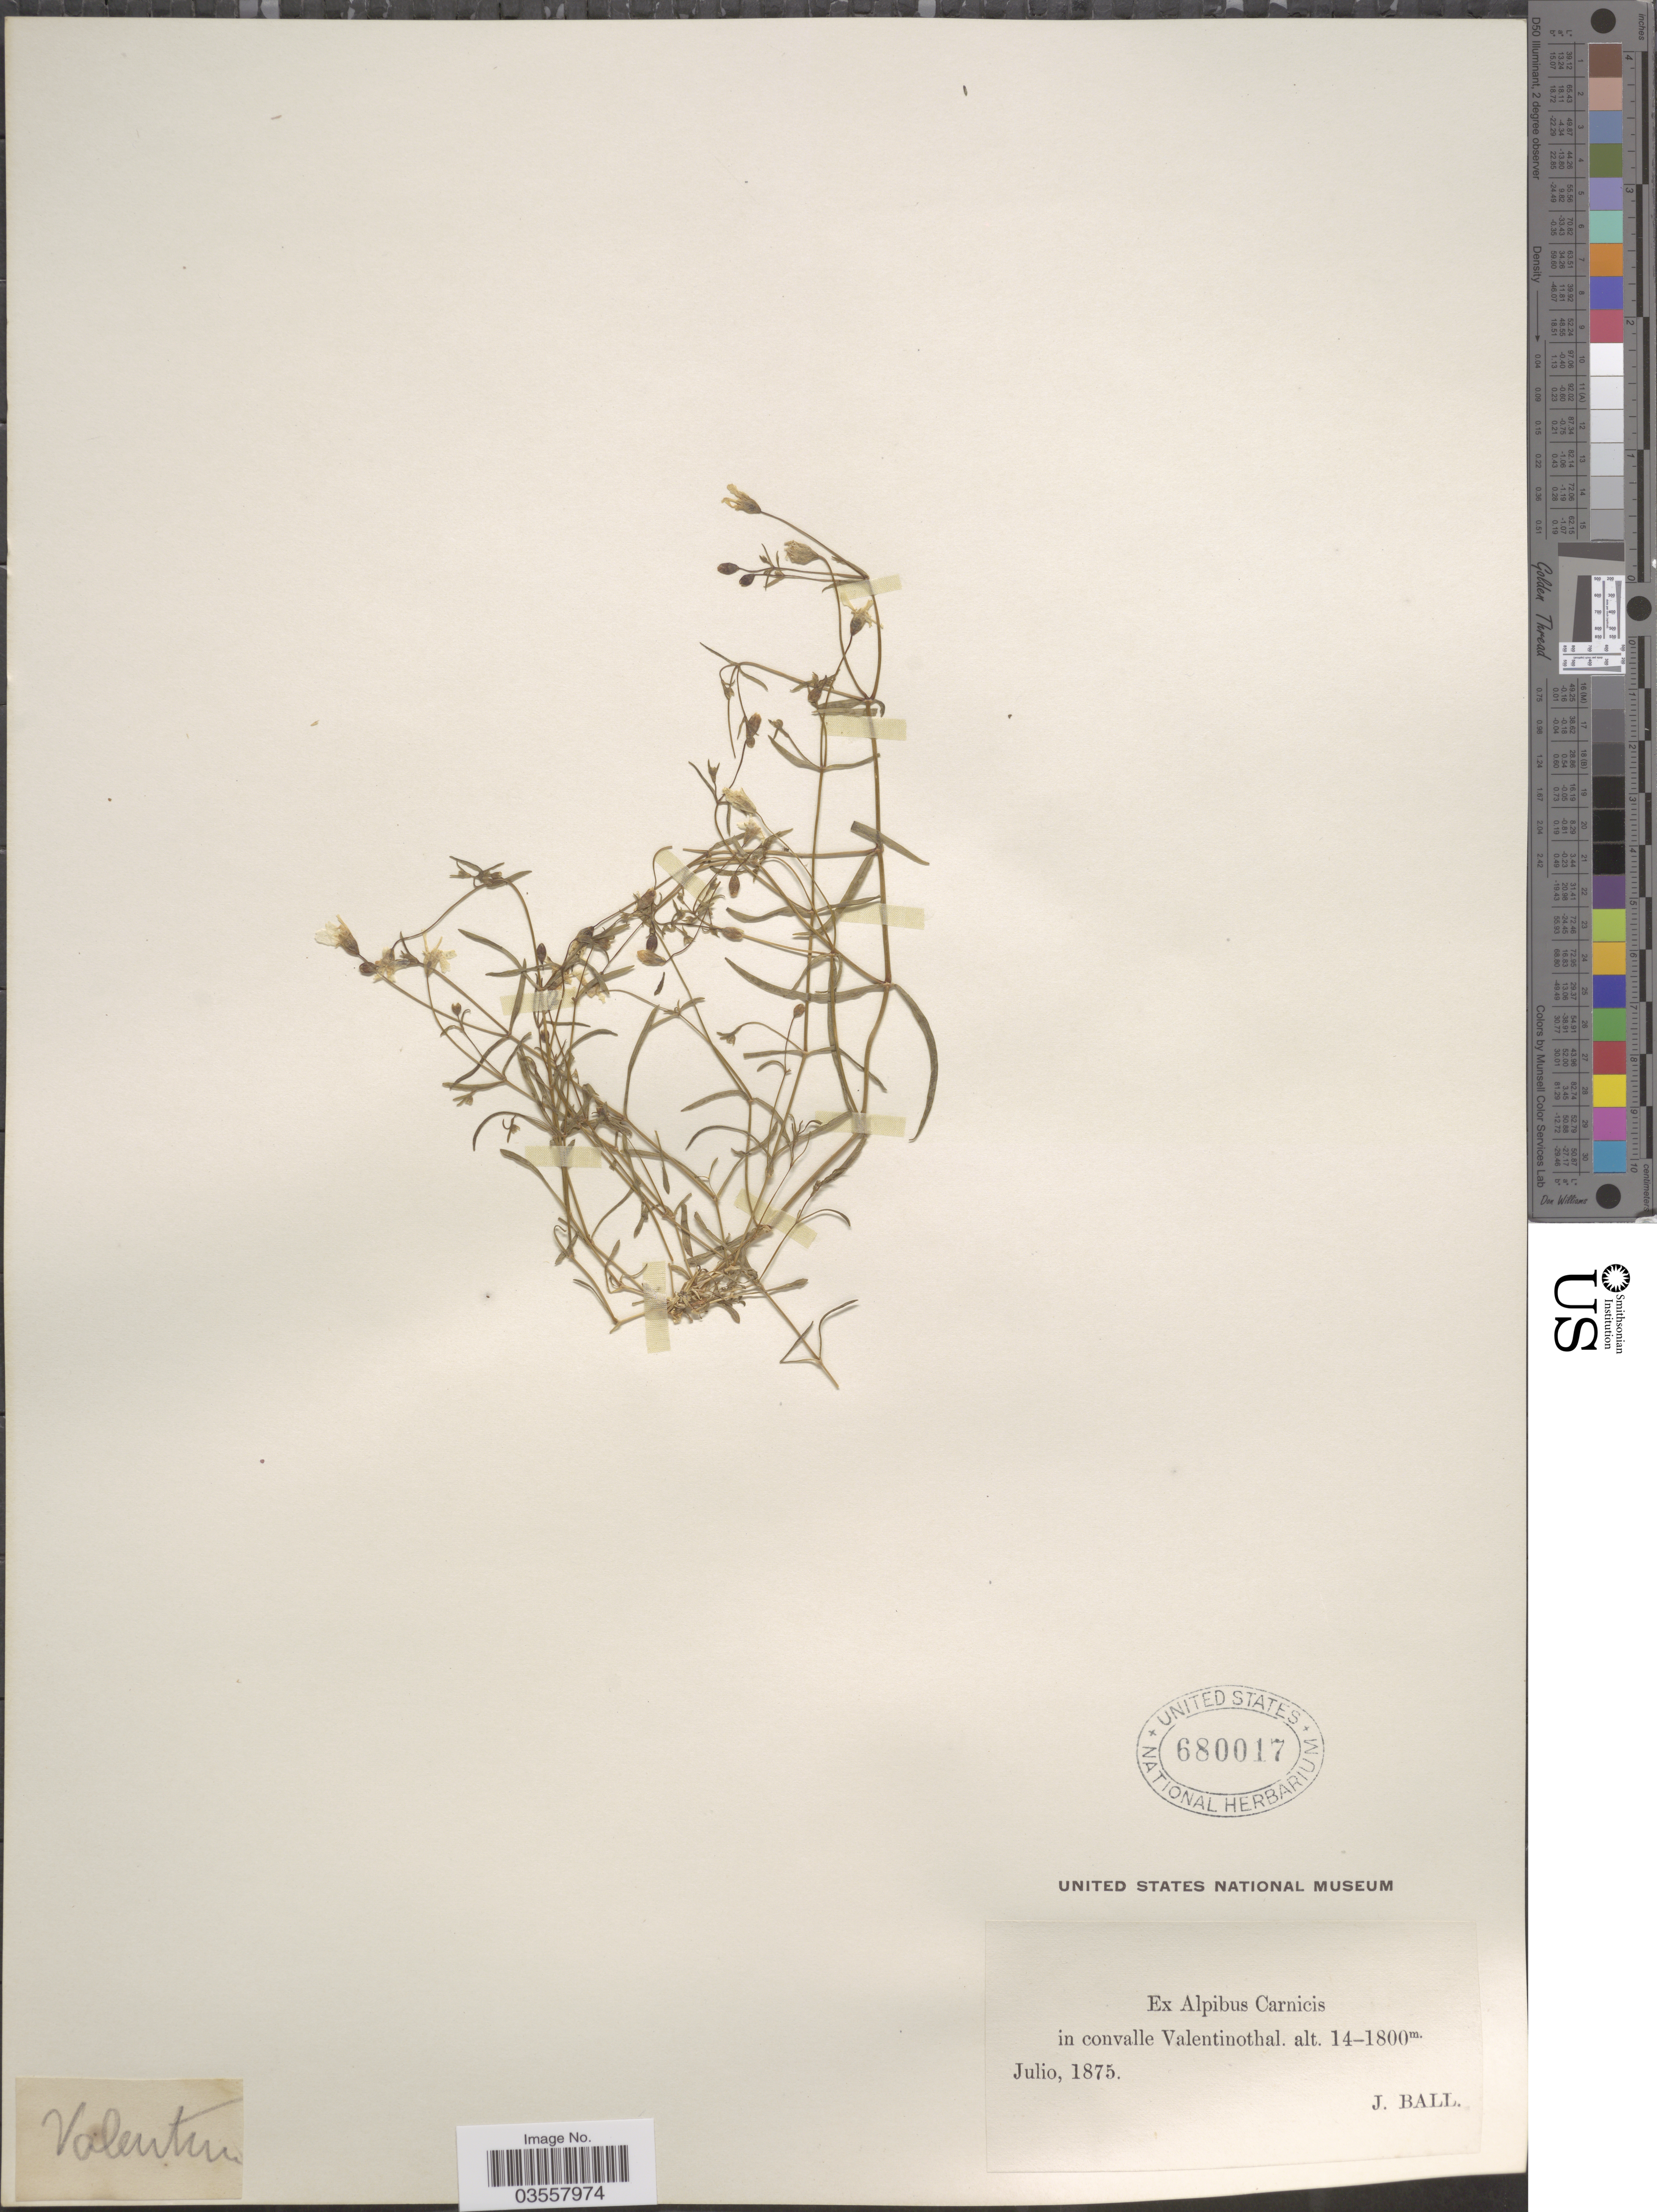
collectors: J. Ball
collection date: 1875-07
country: Italy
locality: Ex Alpibus Carnicis in convalle Valentinothal. Valenti [illegible text].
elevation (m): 1400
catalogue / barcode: US 680017